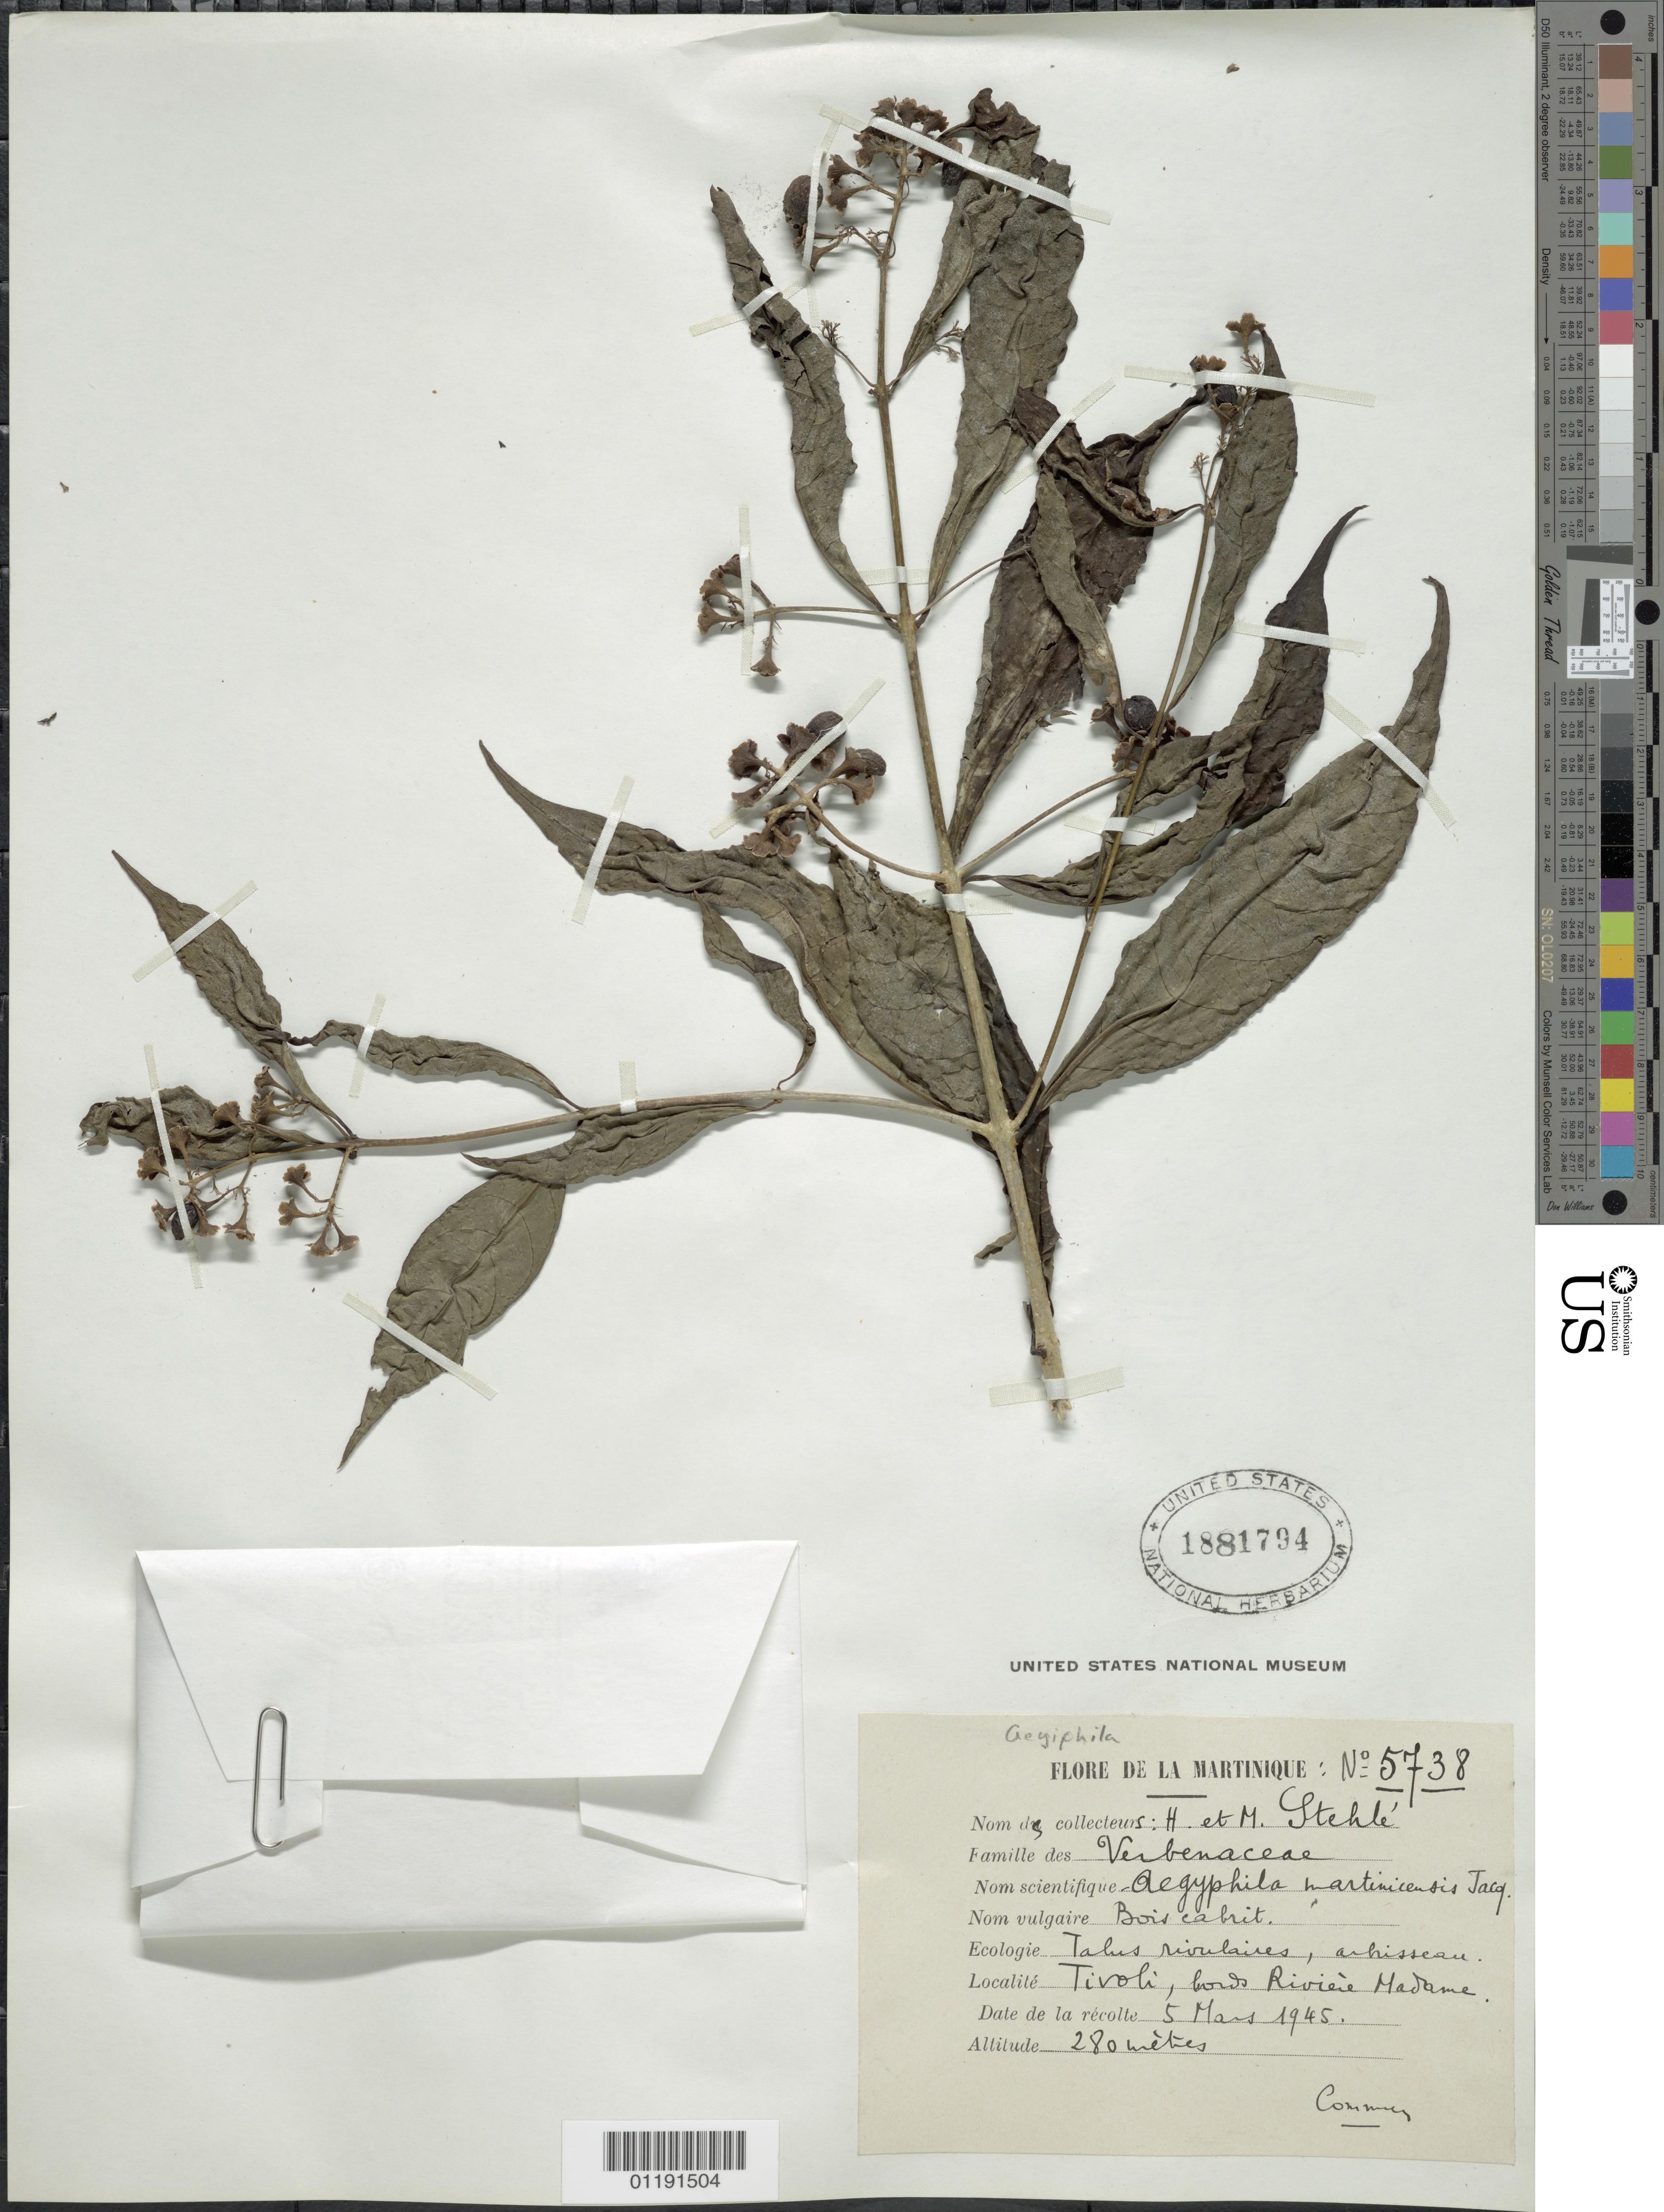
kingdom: Plantae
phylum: Tracheophyta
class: Magnoliopsida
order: Lamiales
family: Lamiaceae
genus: Aegiphila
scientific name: Aegiphila martinicensis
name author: Jacq.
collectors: H. Stehlé & M. Stehlé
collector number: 5738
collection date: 1945-03-05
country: Martinique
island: Martinique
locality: Tivoli, Riviere Madame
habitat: River edge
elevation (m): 280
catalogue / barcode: US 1881794